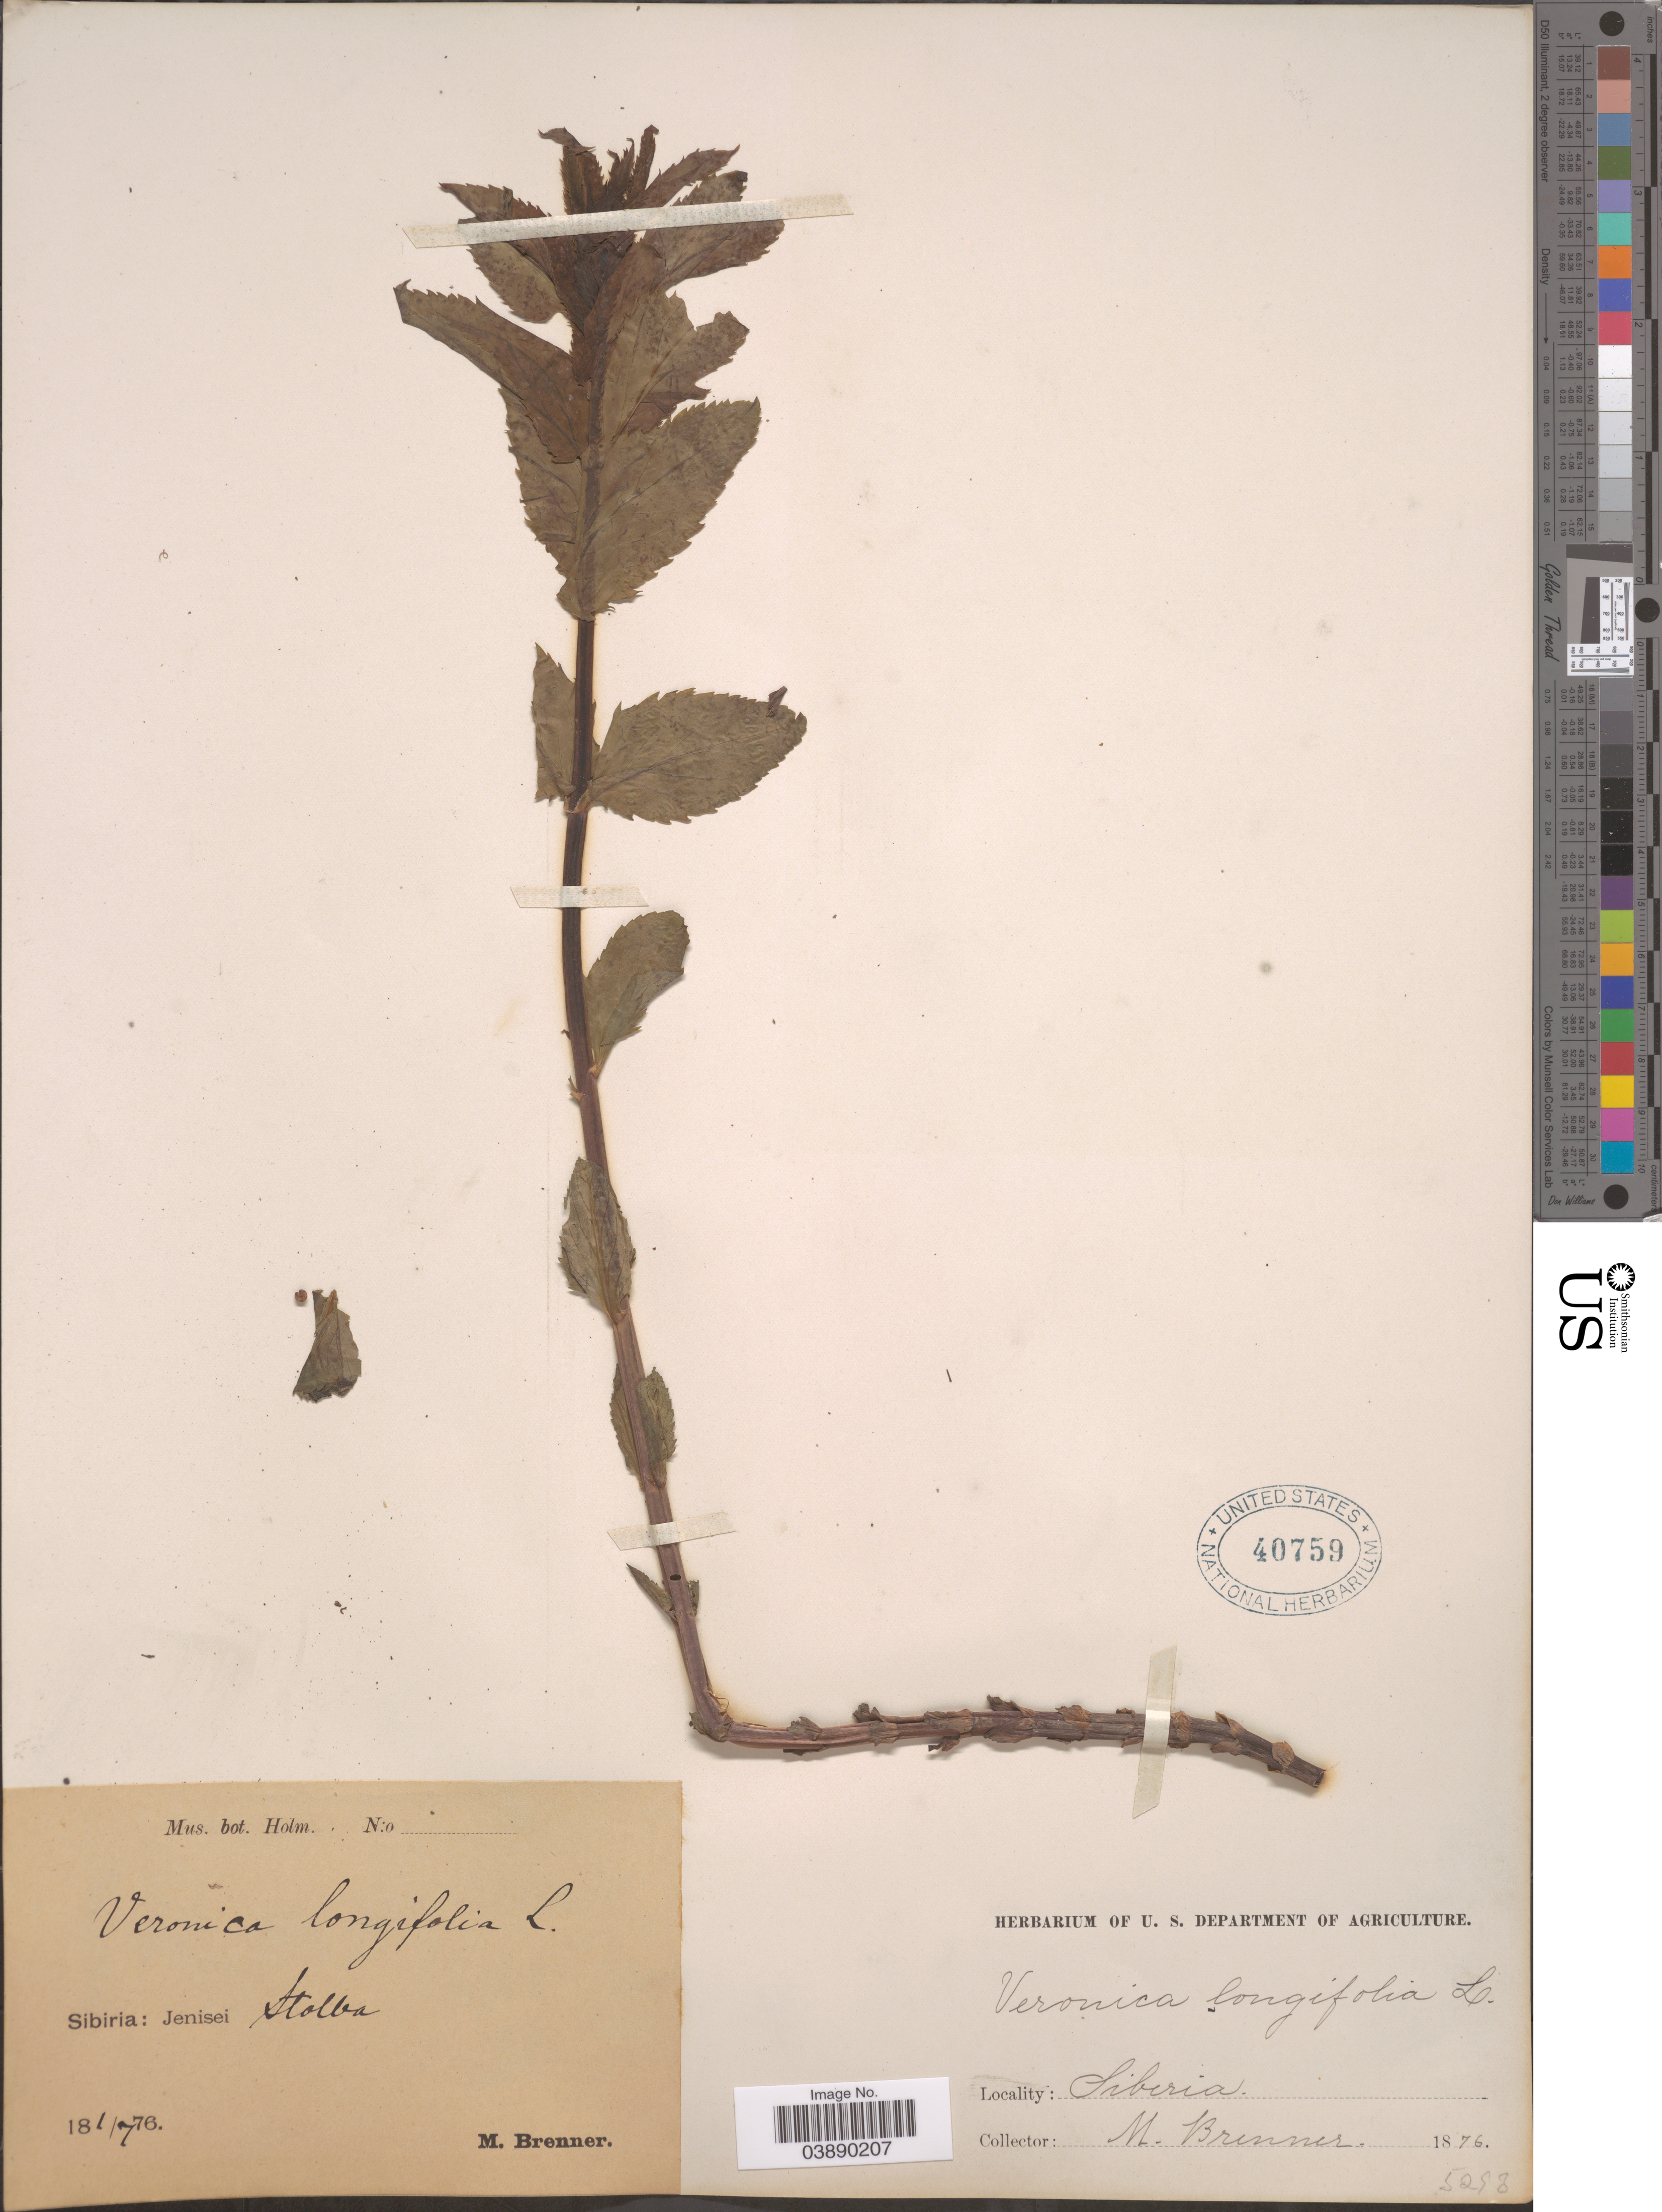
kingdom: Plantae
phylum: Tracheophyta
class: Magnoliopsida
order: Lamiales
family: Plantaginaceae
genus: Veronica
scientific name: Veronica longifolia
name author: L.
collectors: M. Brenner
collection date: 1876-07-01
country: Russian Federation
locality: Sibiria: Jenisei Stolba.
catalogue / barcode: US 40759